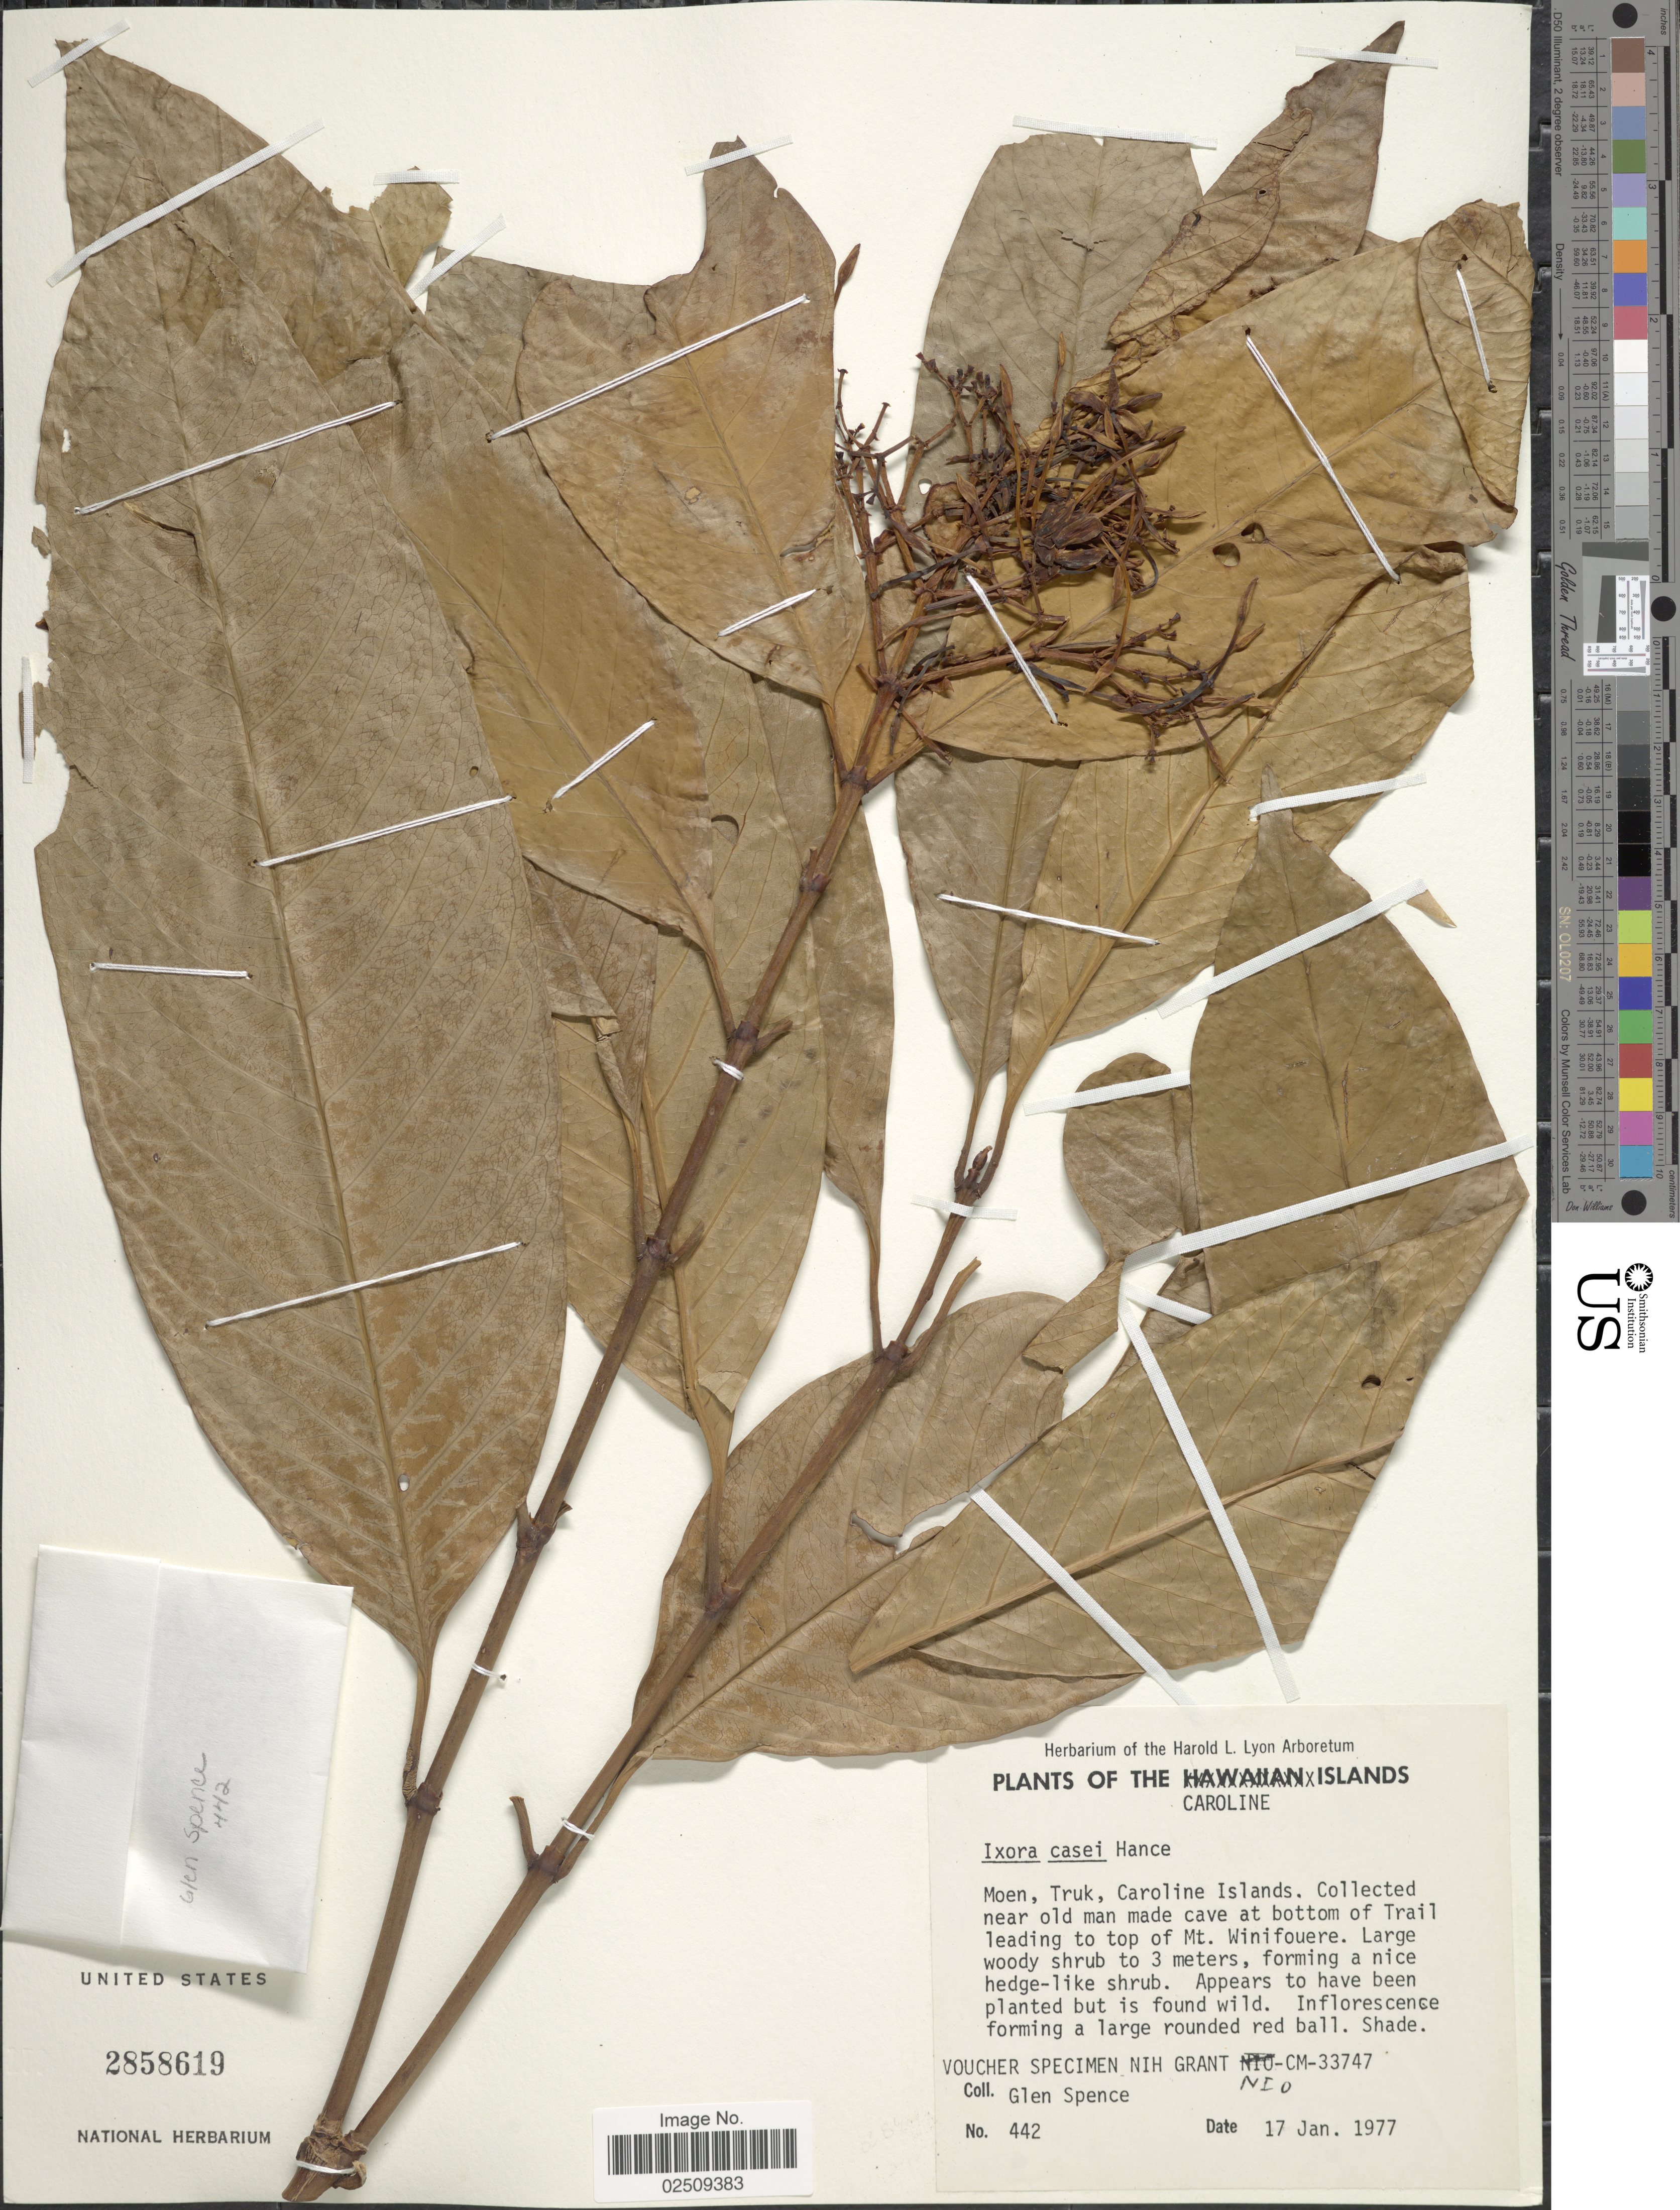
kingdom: Plantae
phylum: Tracheophyta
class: Magnoliopsida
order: Gentianales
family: Rubiaceae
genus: Ixora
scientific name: Ixora casei var. casei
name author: Hance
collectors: G. Spence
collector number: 442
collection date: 1977-01-17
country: Micronesia, Federated States of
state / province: Truk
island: Moen [Wono]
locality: Caroline Islands. Moen, Near old man made cave at bottom of Trail leading to top of Mt. Winifouere.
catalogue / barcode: US 2858619